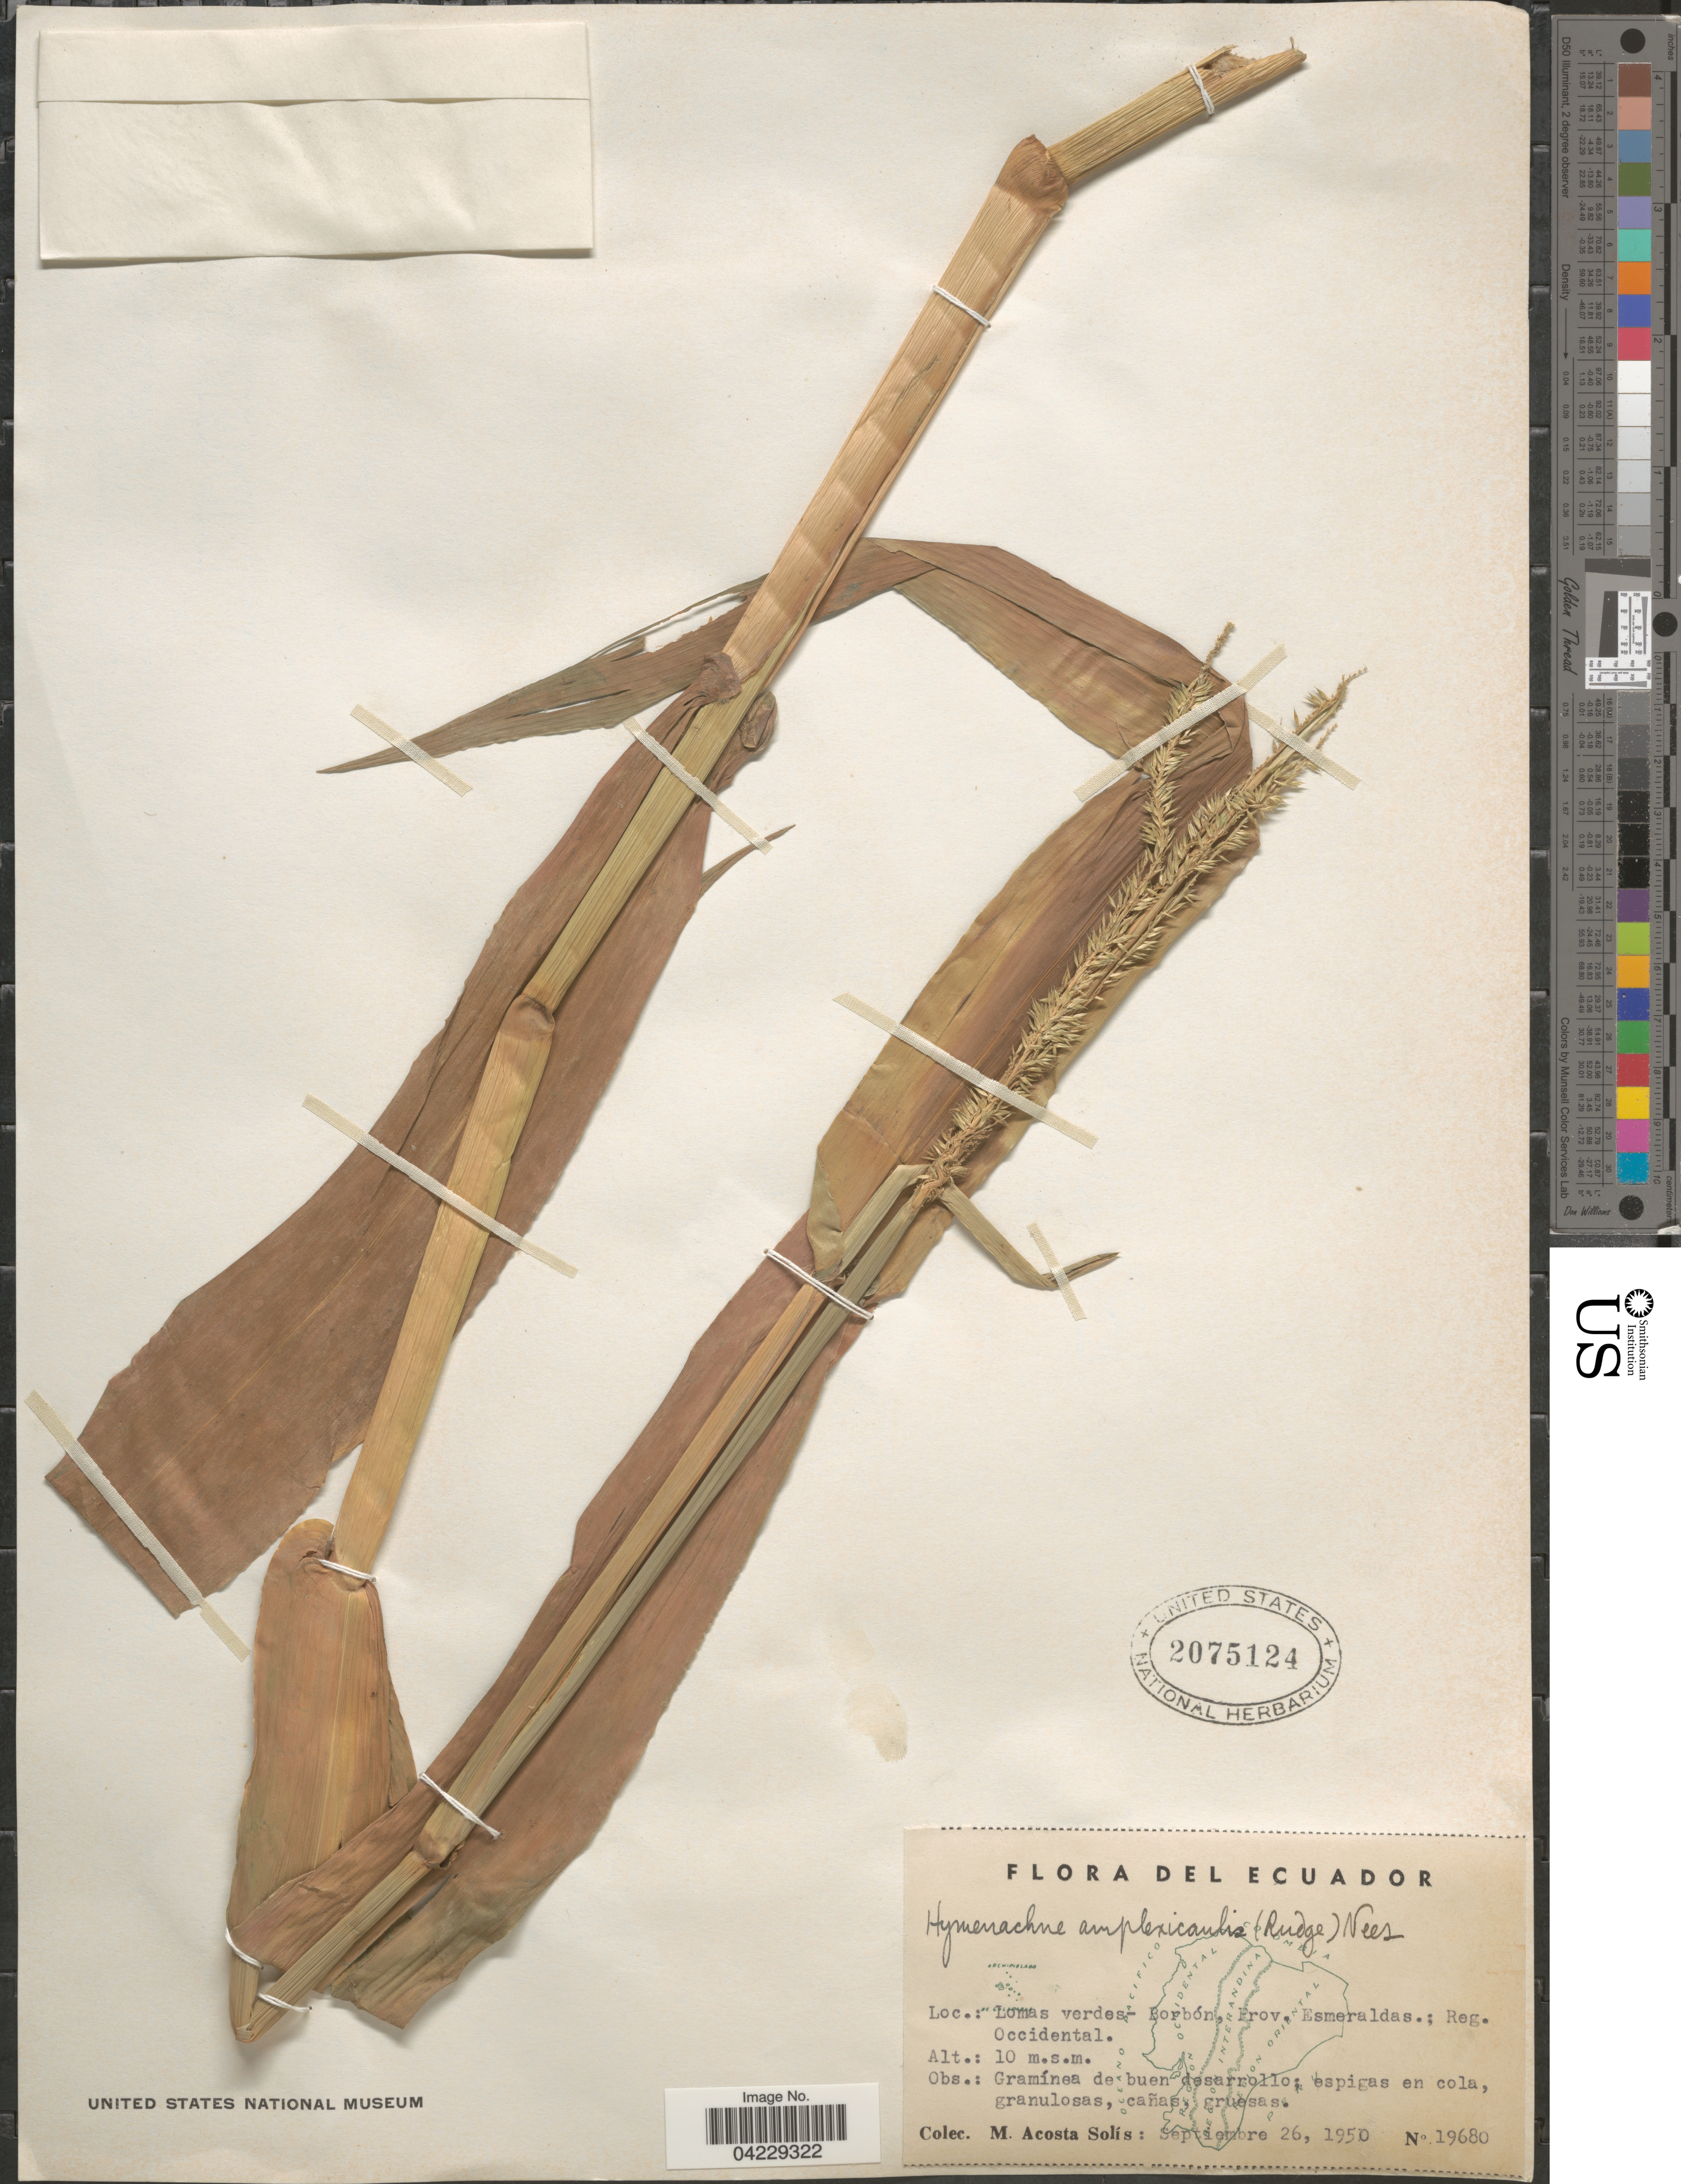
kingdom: Plantae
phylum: Tracheophyta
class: Liliopsida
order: Poales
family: Poaceae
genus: Hymenachne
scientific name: Hymenachne amplexicaulis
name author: (Rudge) Nees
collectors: M. Acosta Solis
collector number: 19680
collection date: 1950-09-26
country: Ecuador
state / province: Esmeraldas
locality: Lomas verdes- Borbón; Reg. Occidental.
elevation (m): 10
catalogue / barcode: US 2075124